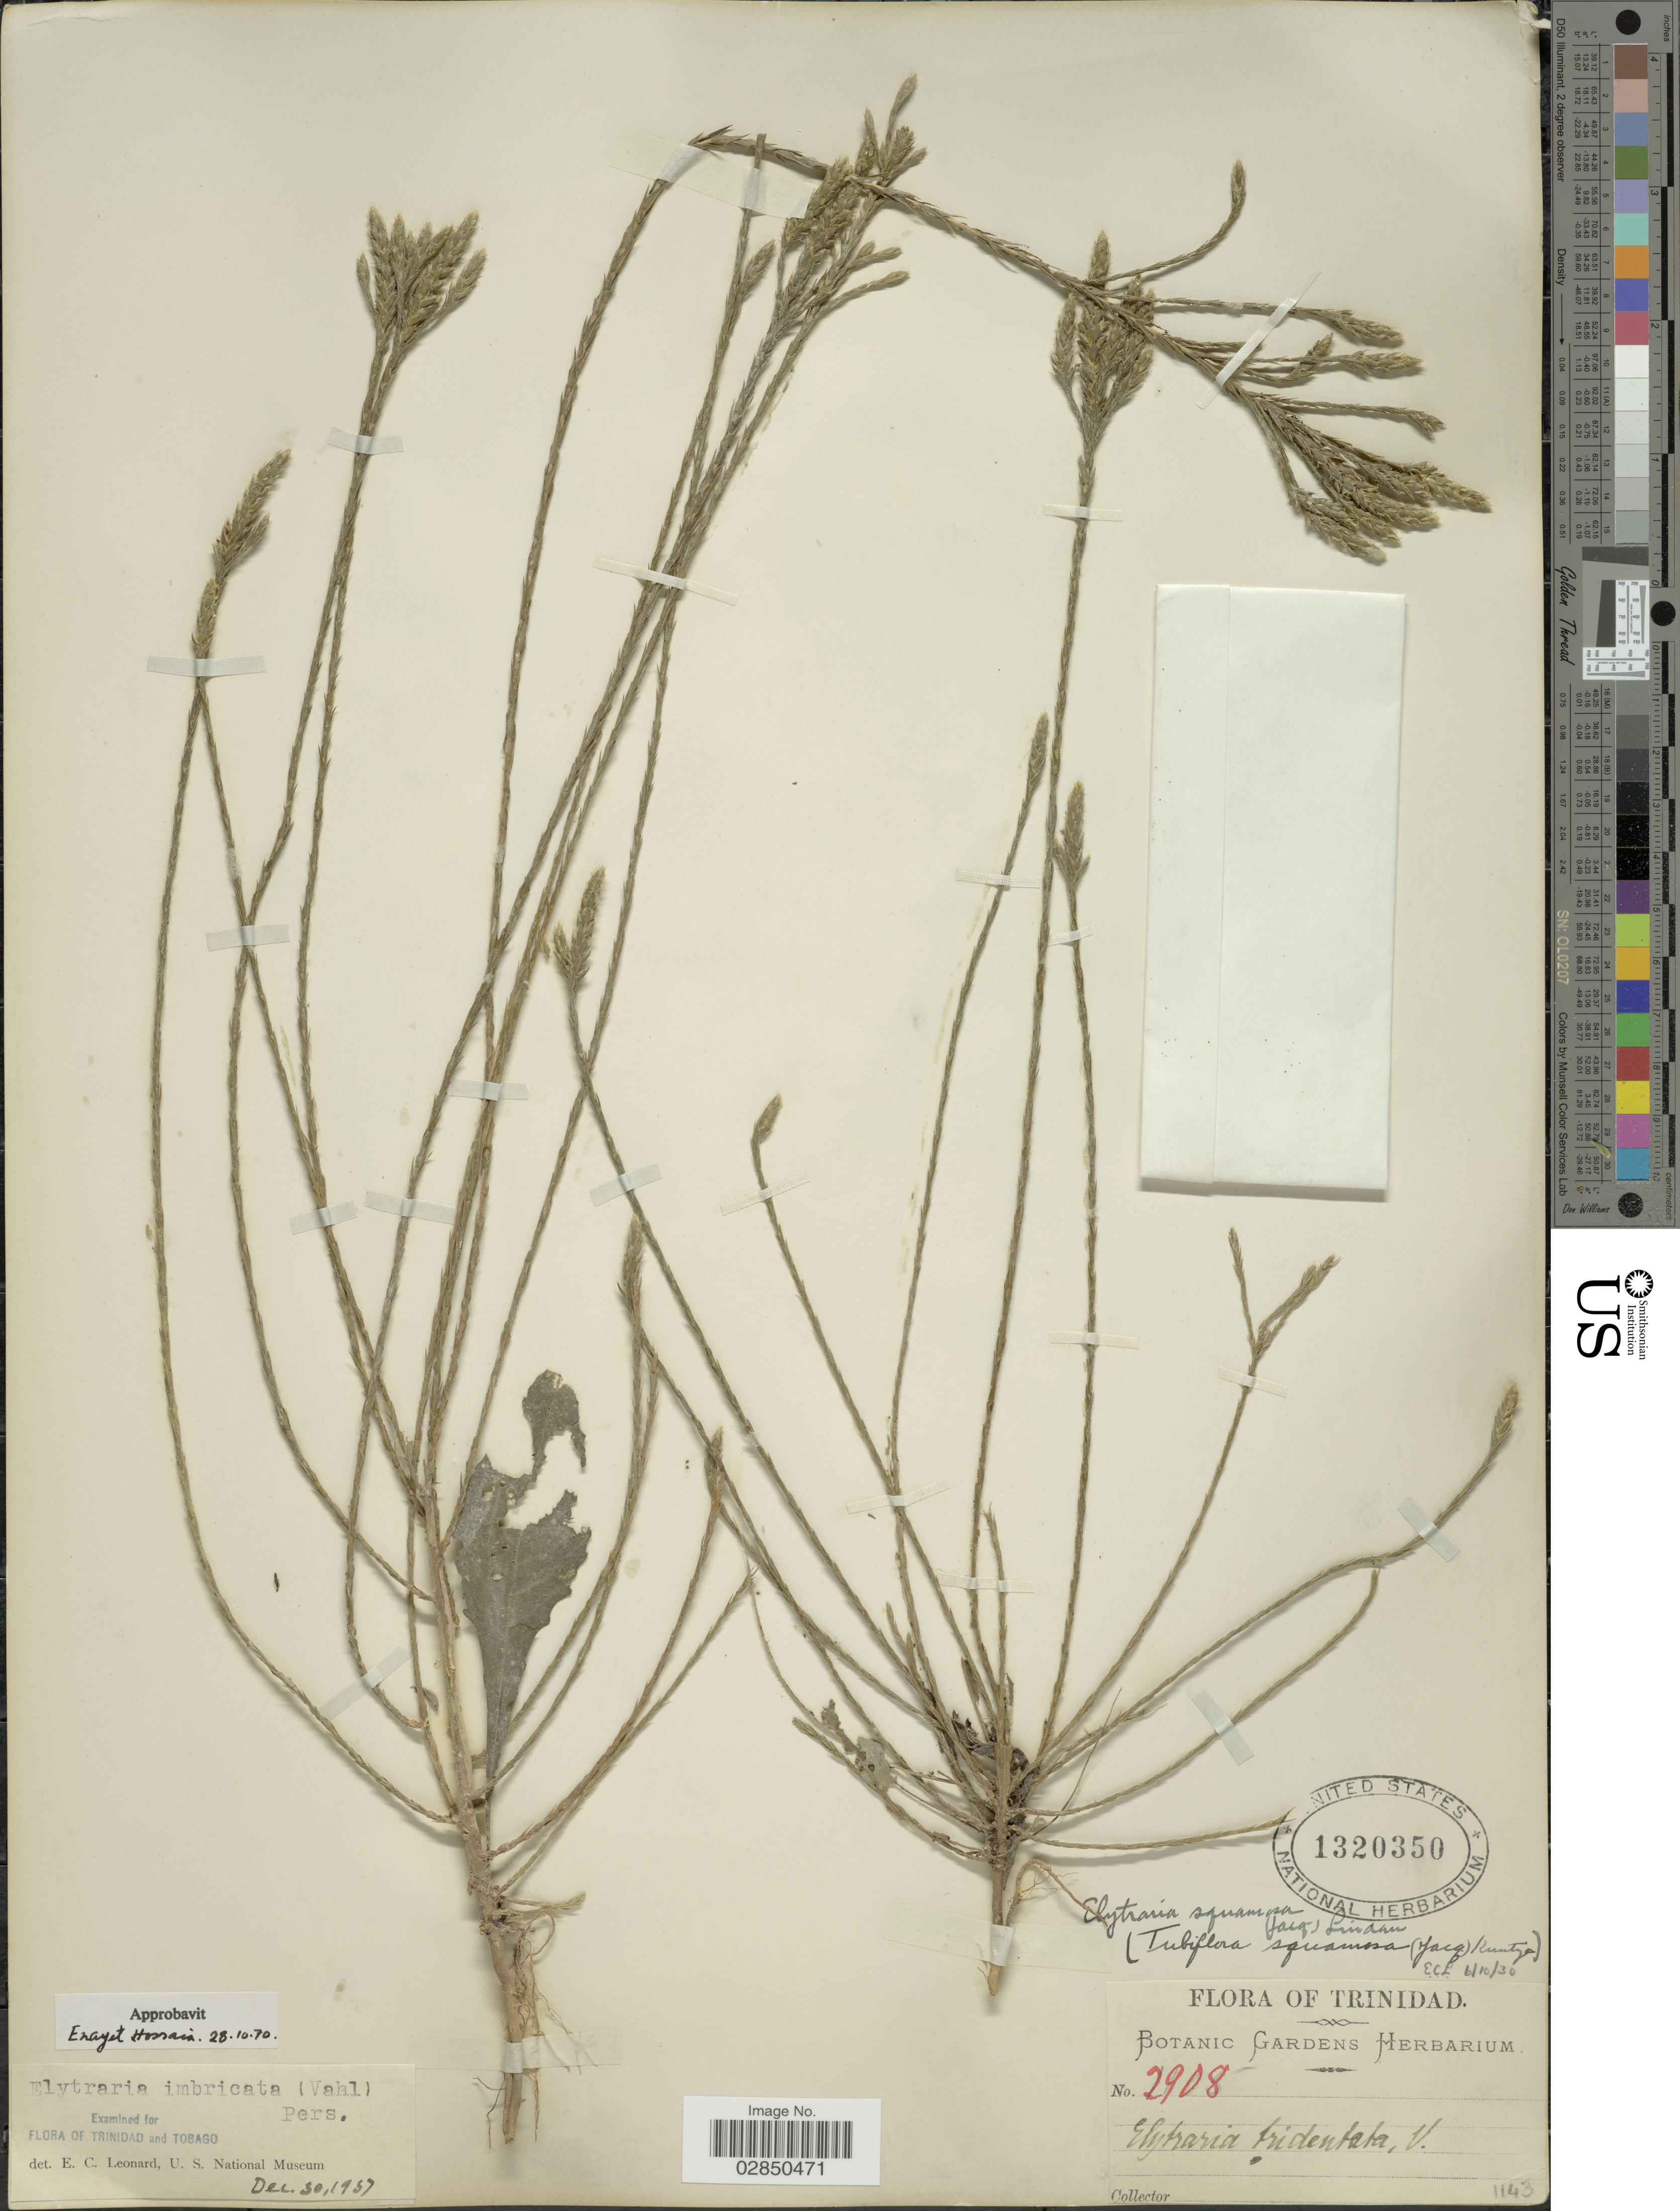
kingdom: Plantae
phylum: Tracheophyta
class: Magnoliopsida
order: Lamiales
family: Acanthaceae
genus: Elytraria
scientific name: Elytraria imbricata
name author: (Vahl) Pers.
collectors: ex herb. Botanic Gardens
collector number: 2908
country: Trinidad and Tobago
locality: Trinidad.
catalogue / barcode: US 1320350